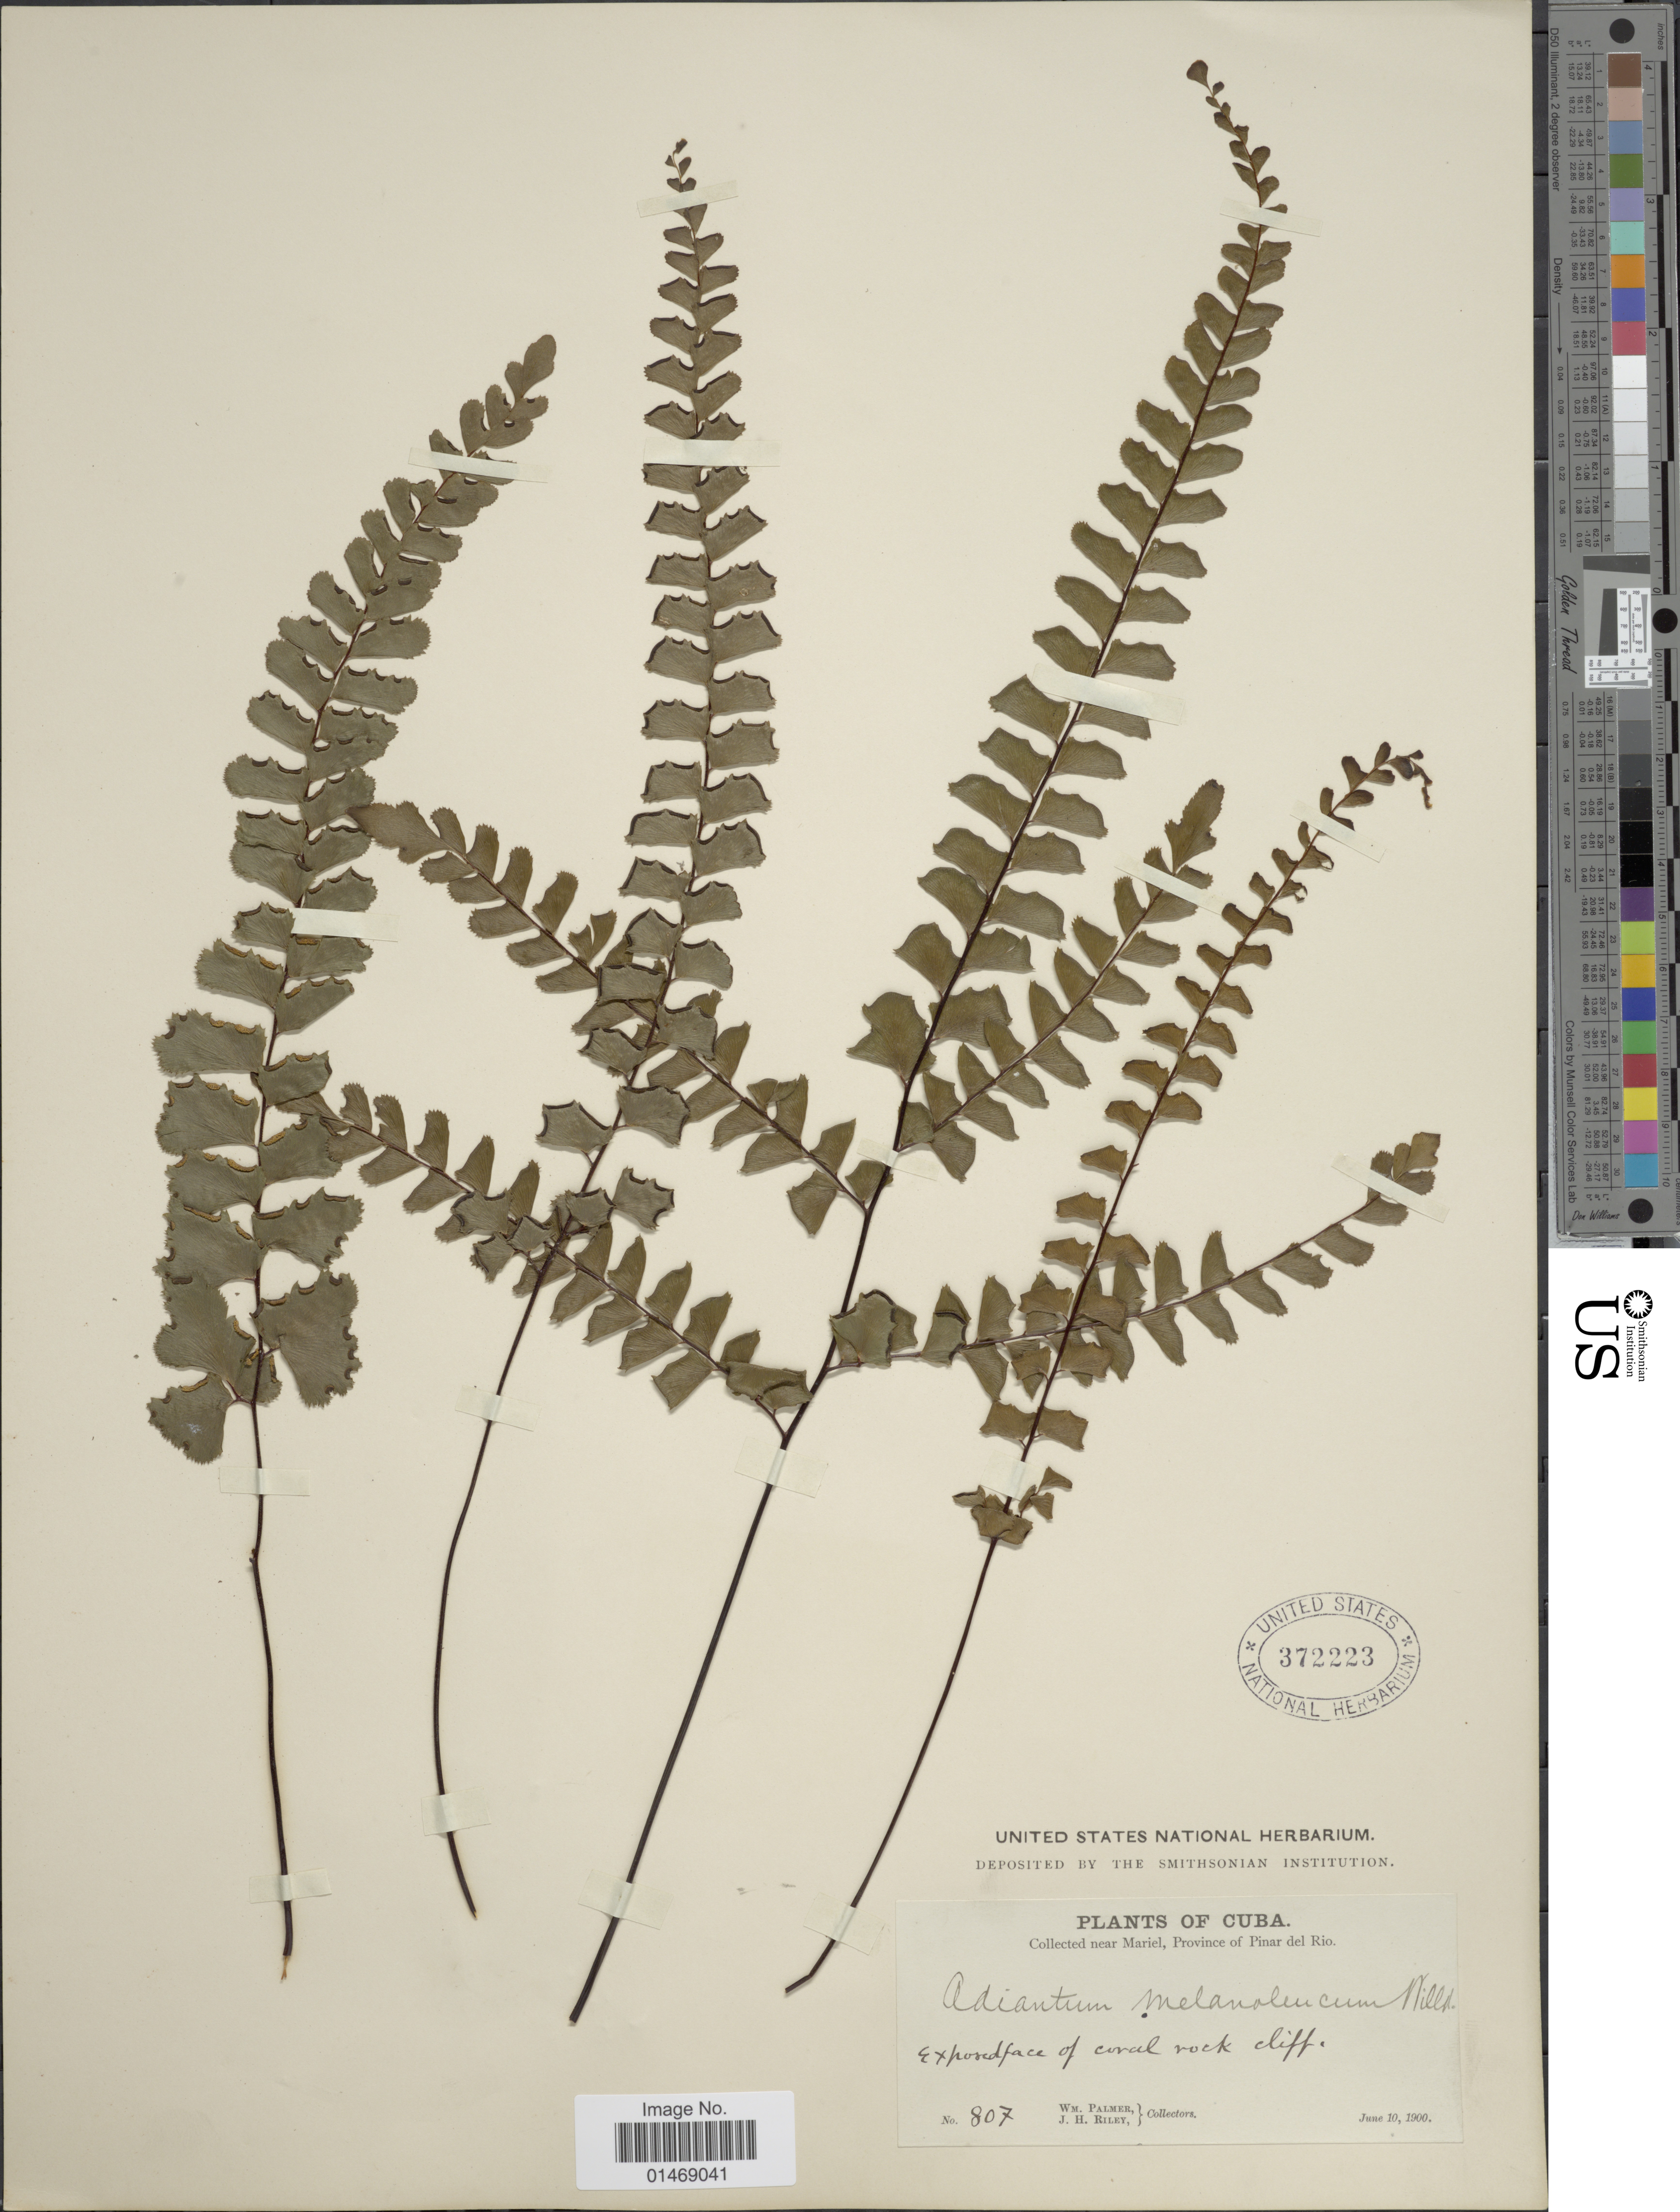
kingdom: Plantae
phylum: Tracheophyta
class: Polypodiopsida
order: Polypodiales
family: Pteridaceae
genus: Adiantum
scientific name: Adiantum melanoleucum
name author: Willd.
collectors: W. Palmer & J. H. Riley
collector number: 807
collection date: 1900-06-10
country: Cuba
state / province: Pinar del Río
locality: Near Mariel, Exposed face of coral rock cliff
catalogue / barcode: US 372223